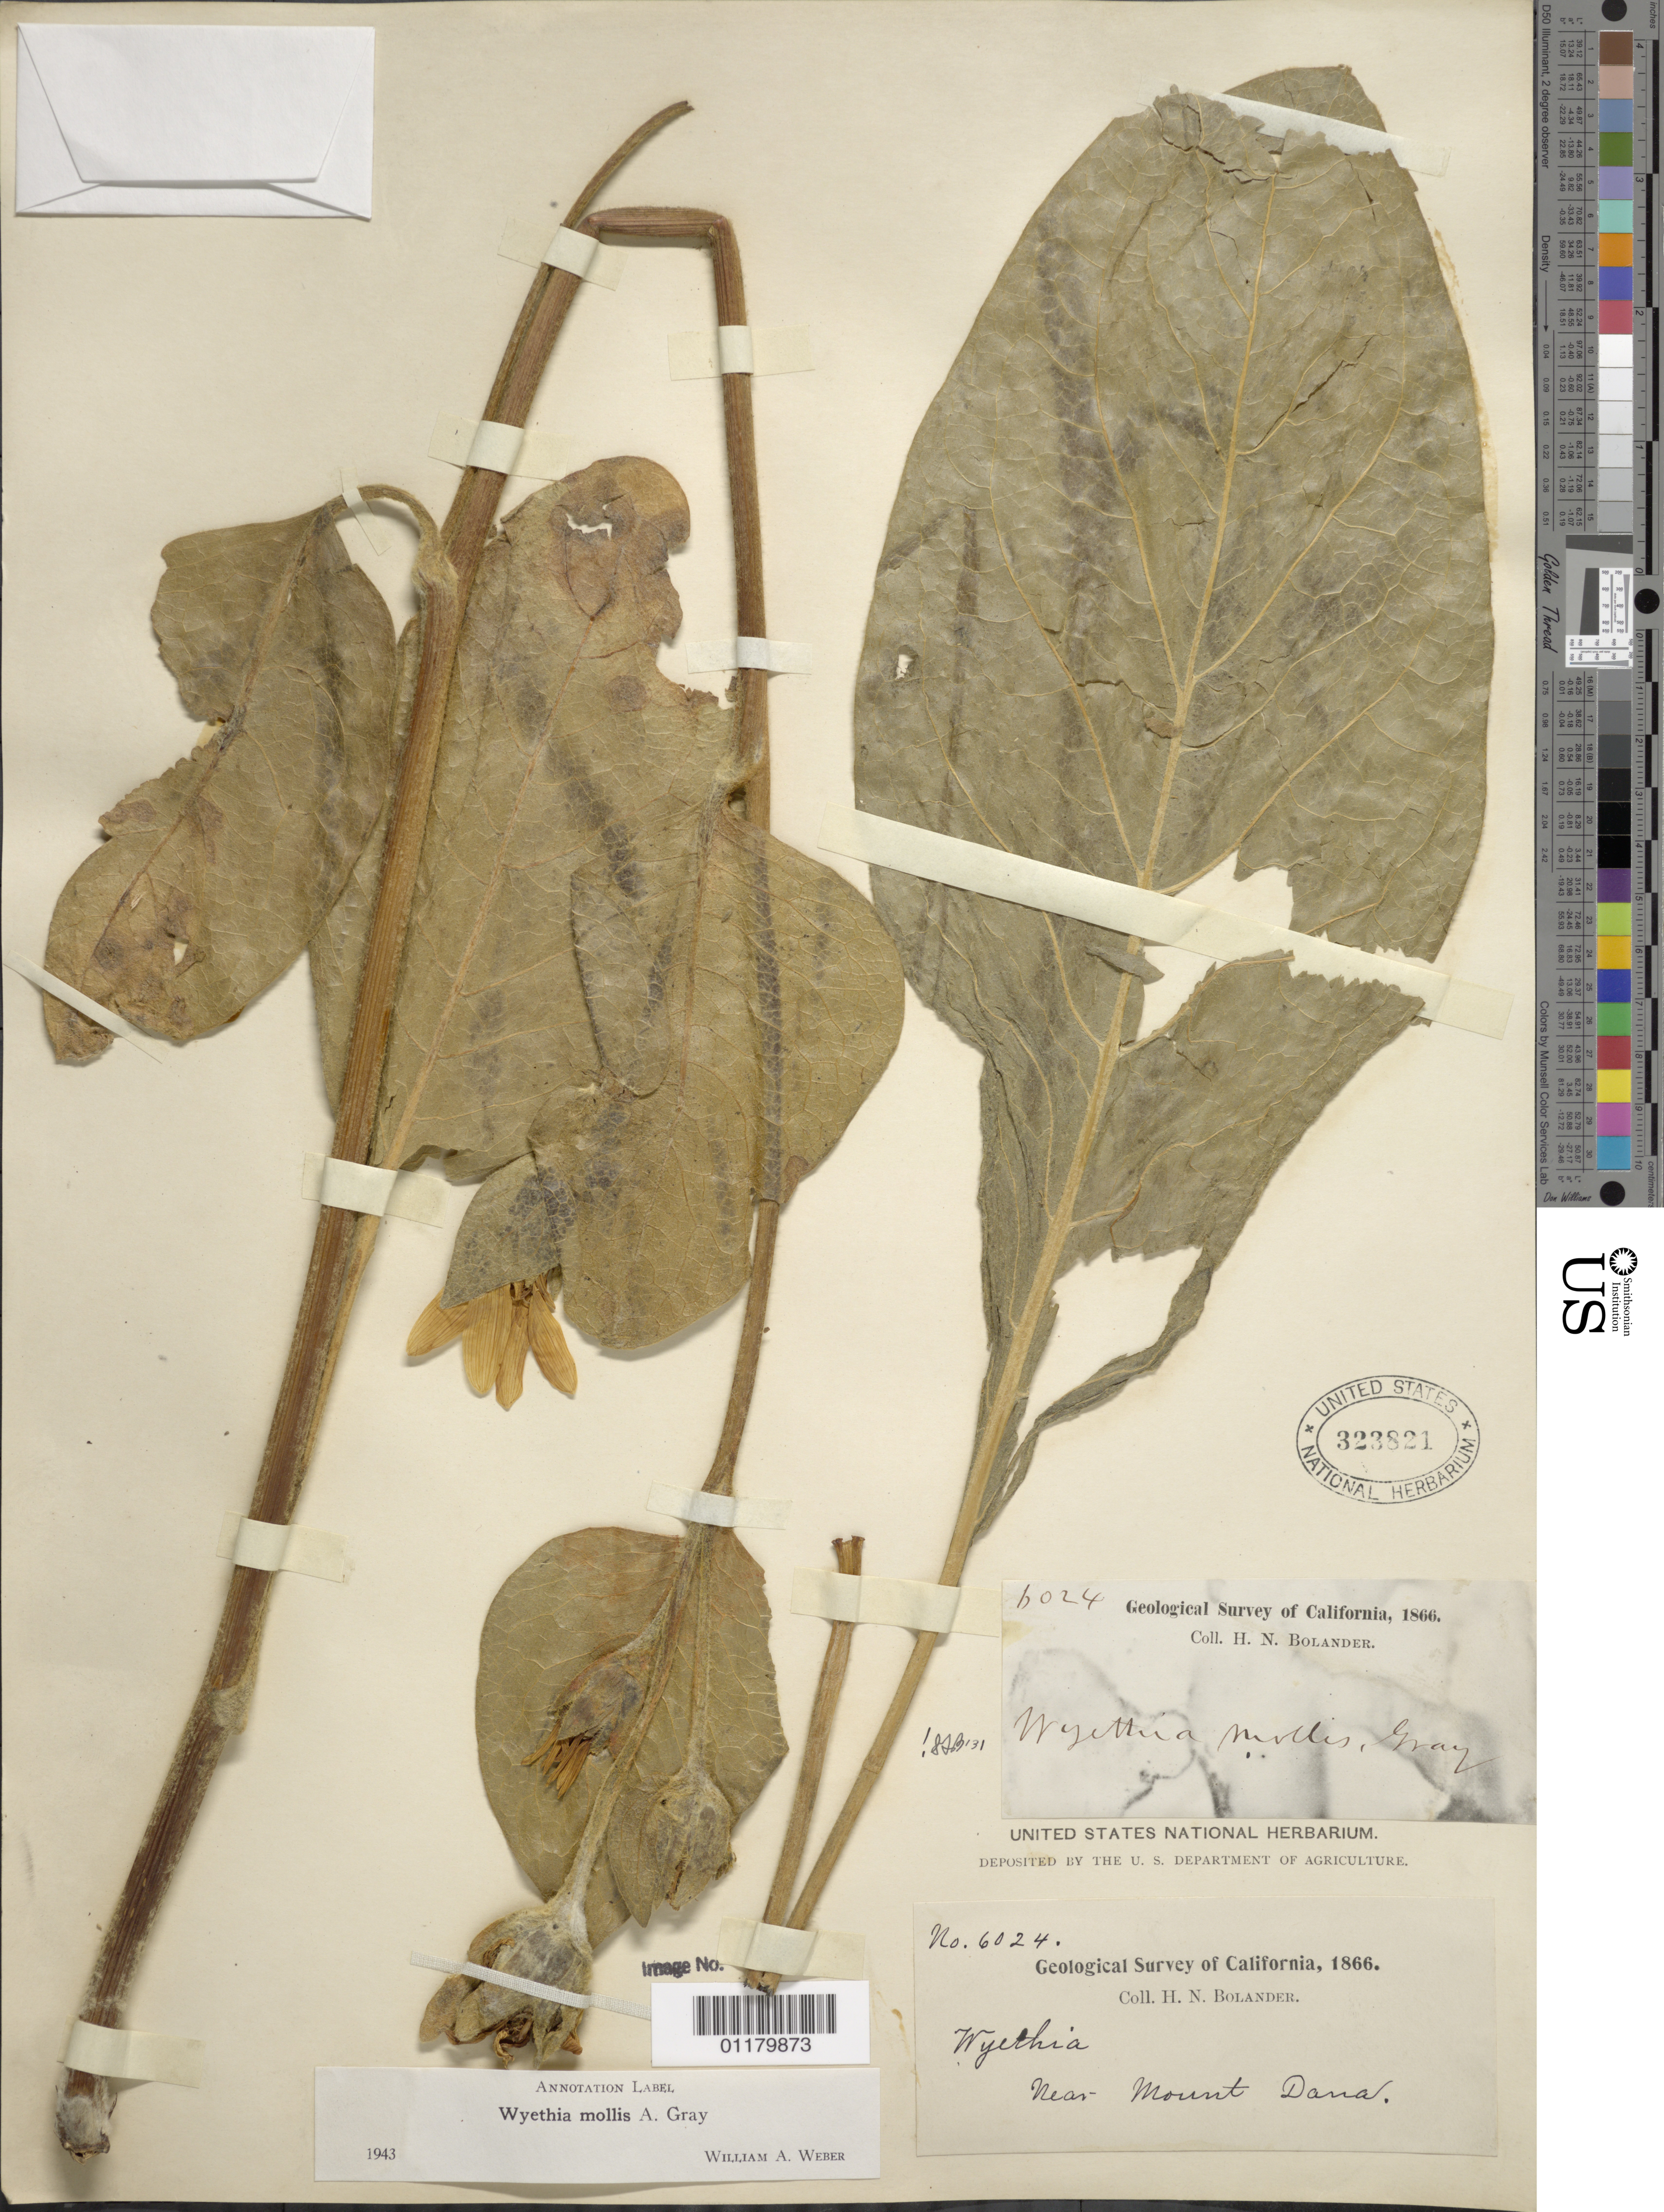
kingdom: Plantae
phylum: Tracheophyta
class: Magnoliopsida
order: Asterales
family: Asteraceae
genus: Wyethia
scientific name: Wyethia mollis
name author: A. Gray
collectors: H. Bolander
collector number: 6024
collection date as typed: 1866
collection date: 1866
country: United States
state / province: California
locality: near Mount Dana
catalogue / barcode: US 323821